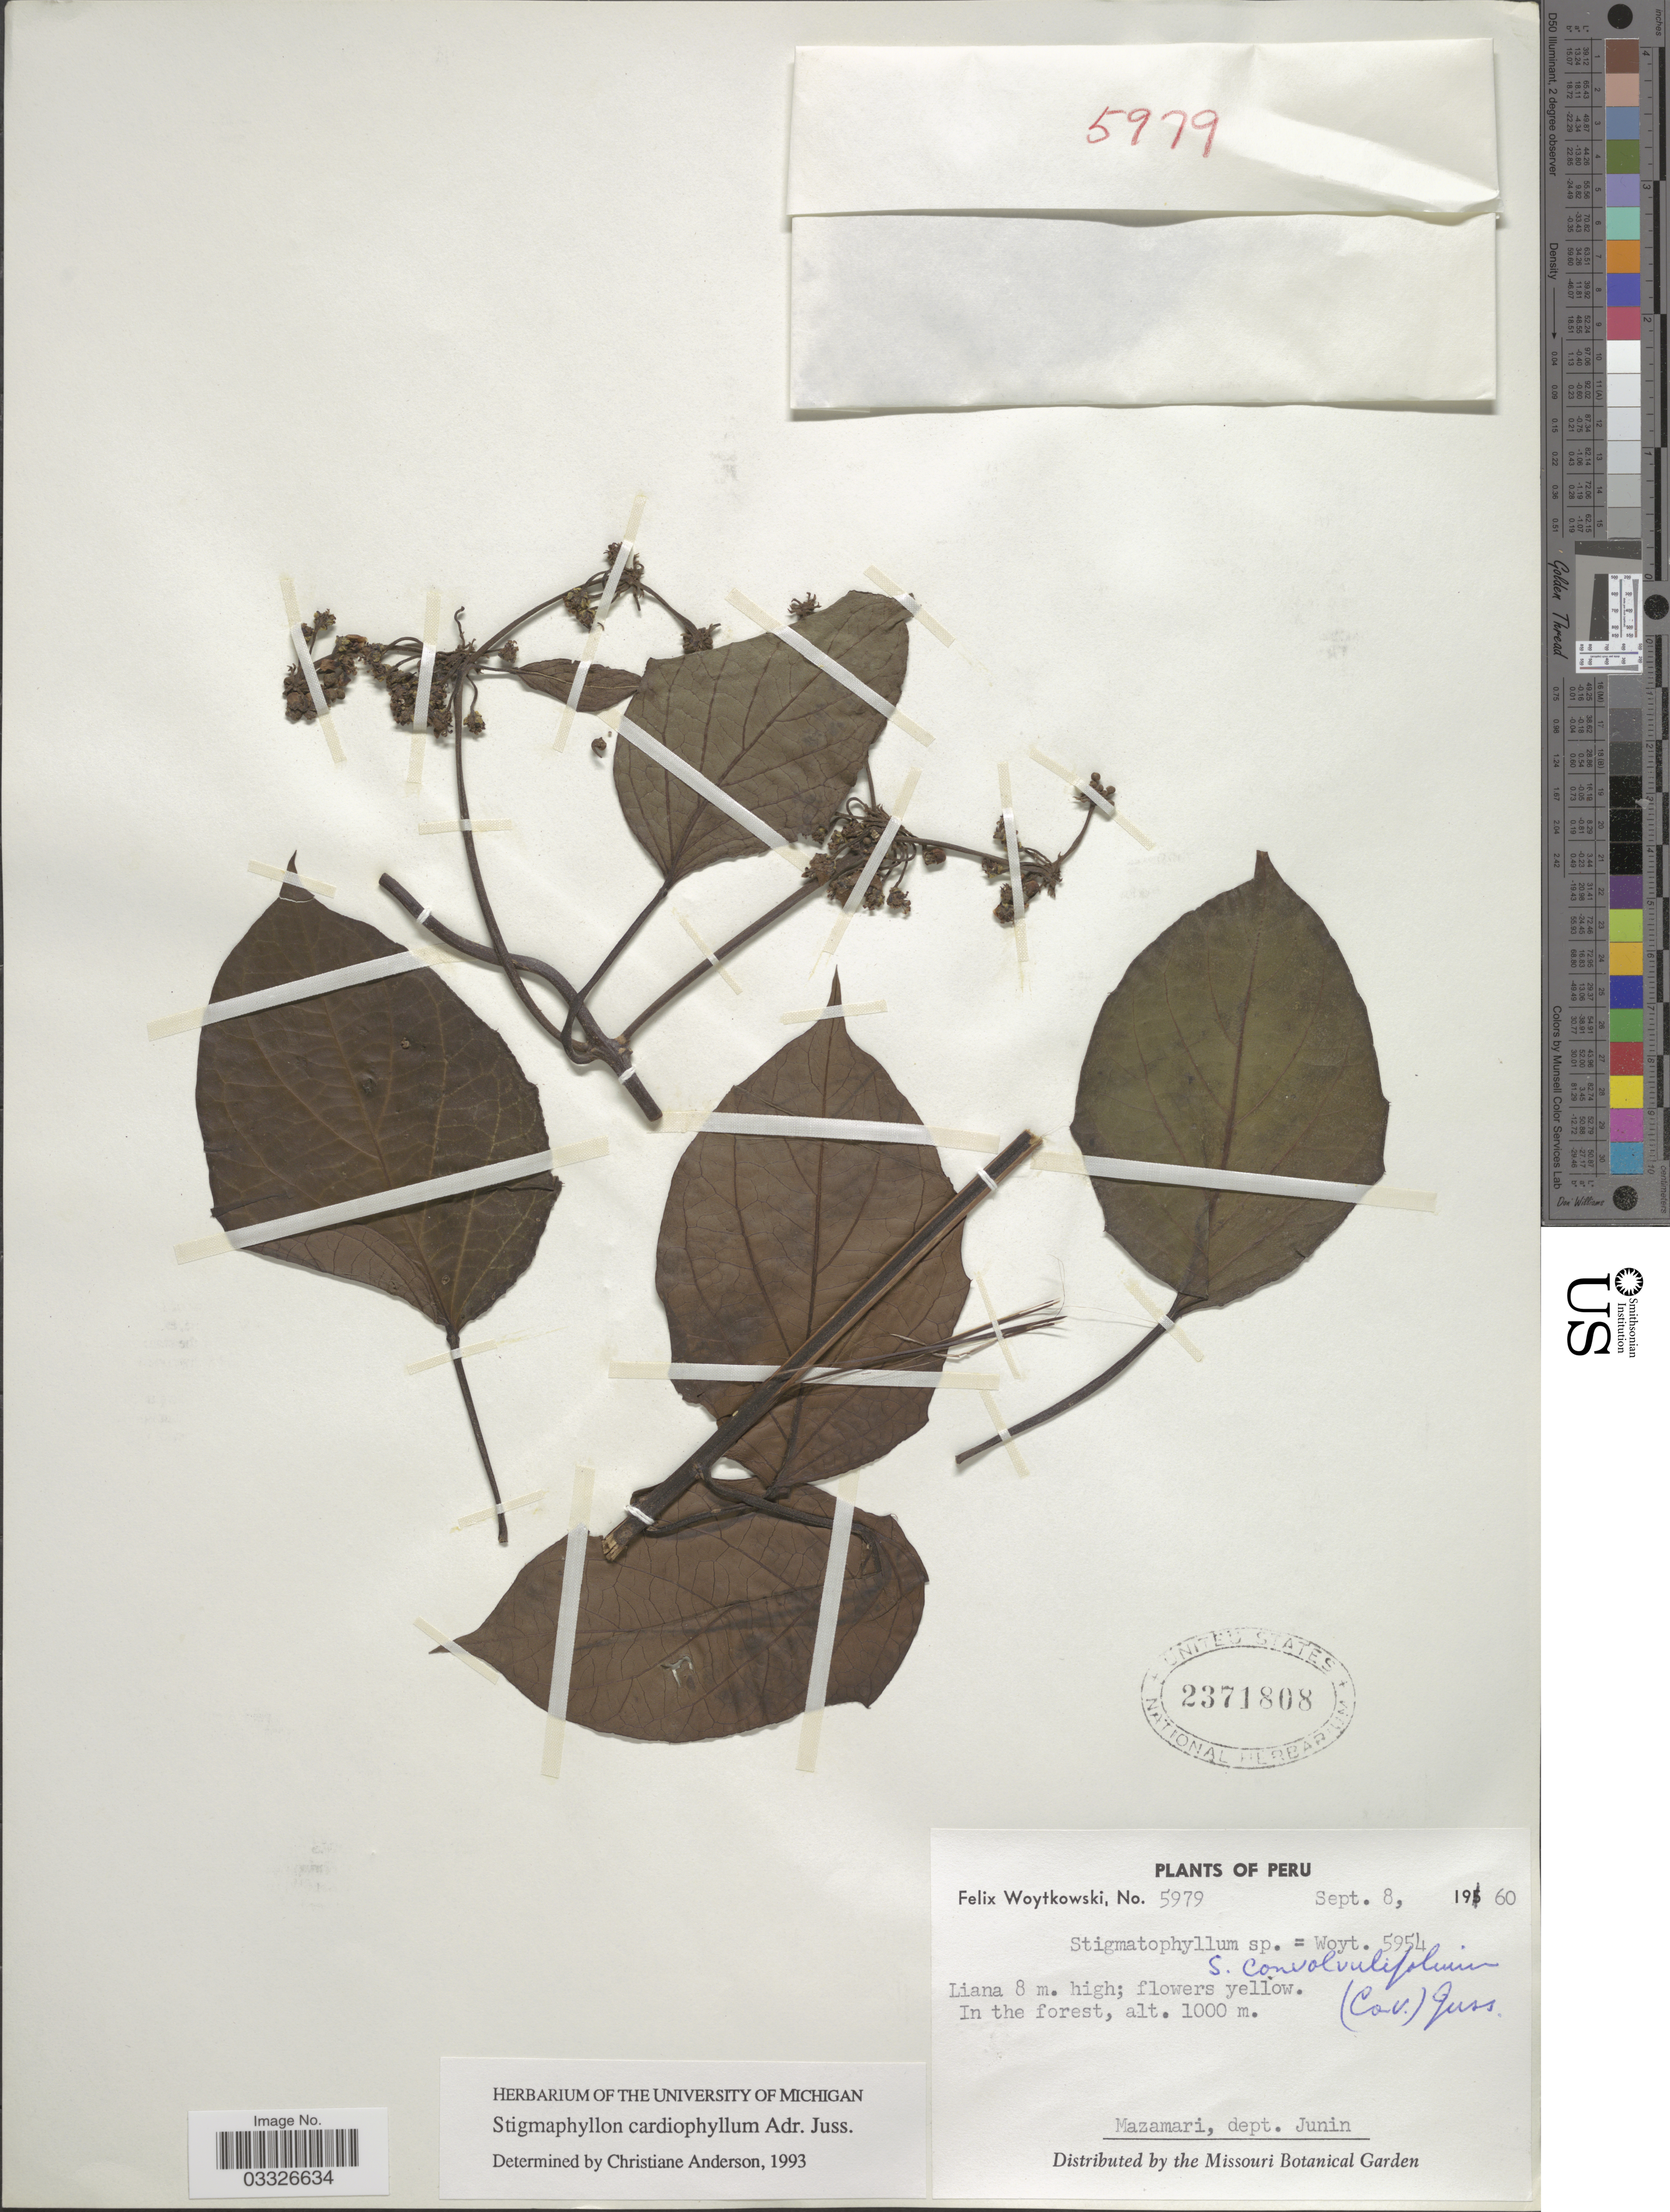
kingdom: Plantae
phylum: Tracheophyta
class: Magnoliopsida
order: Malpighiales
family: Malpighiaceae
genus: Stigmaphyllon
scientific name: Stigmaphyllon cardiophyllum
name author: A. Juss.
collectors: F. Woytkowski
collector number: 5979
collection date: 1960-09-08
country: Peru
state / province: Junín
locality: Mazamari, dept. Junin.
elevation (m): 1000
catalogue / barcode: US 2371808